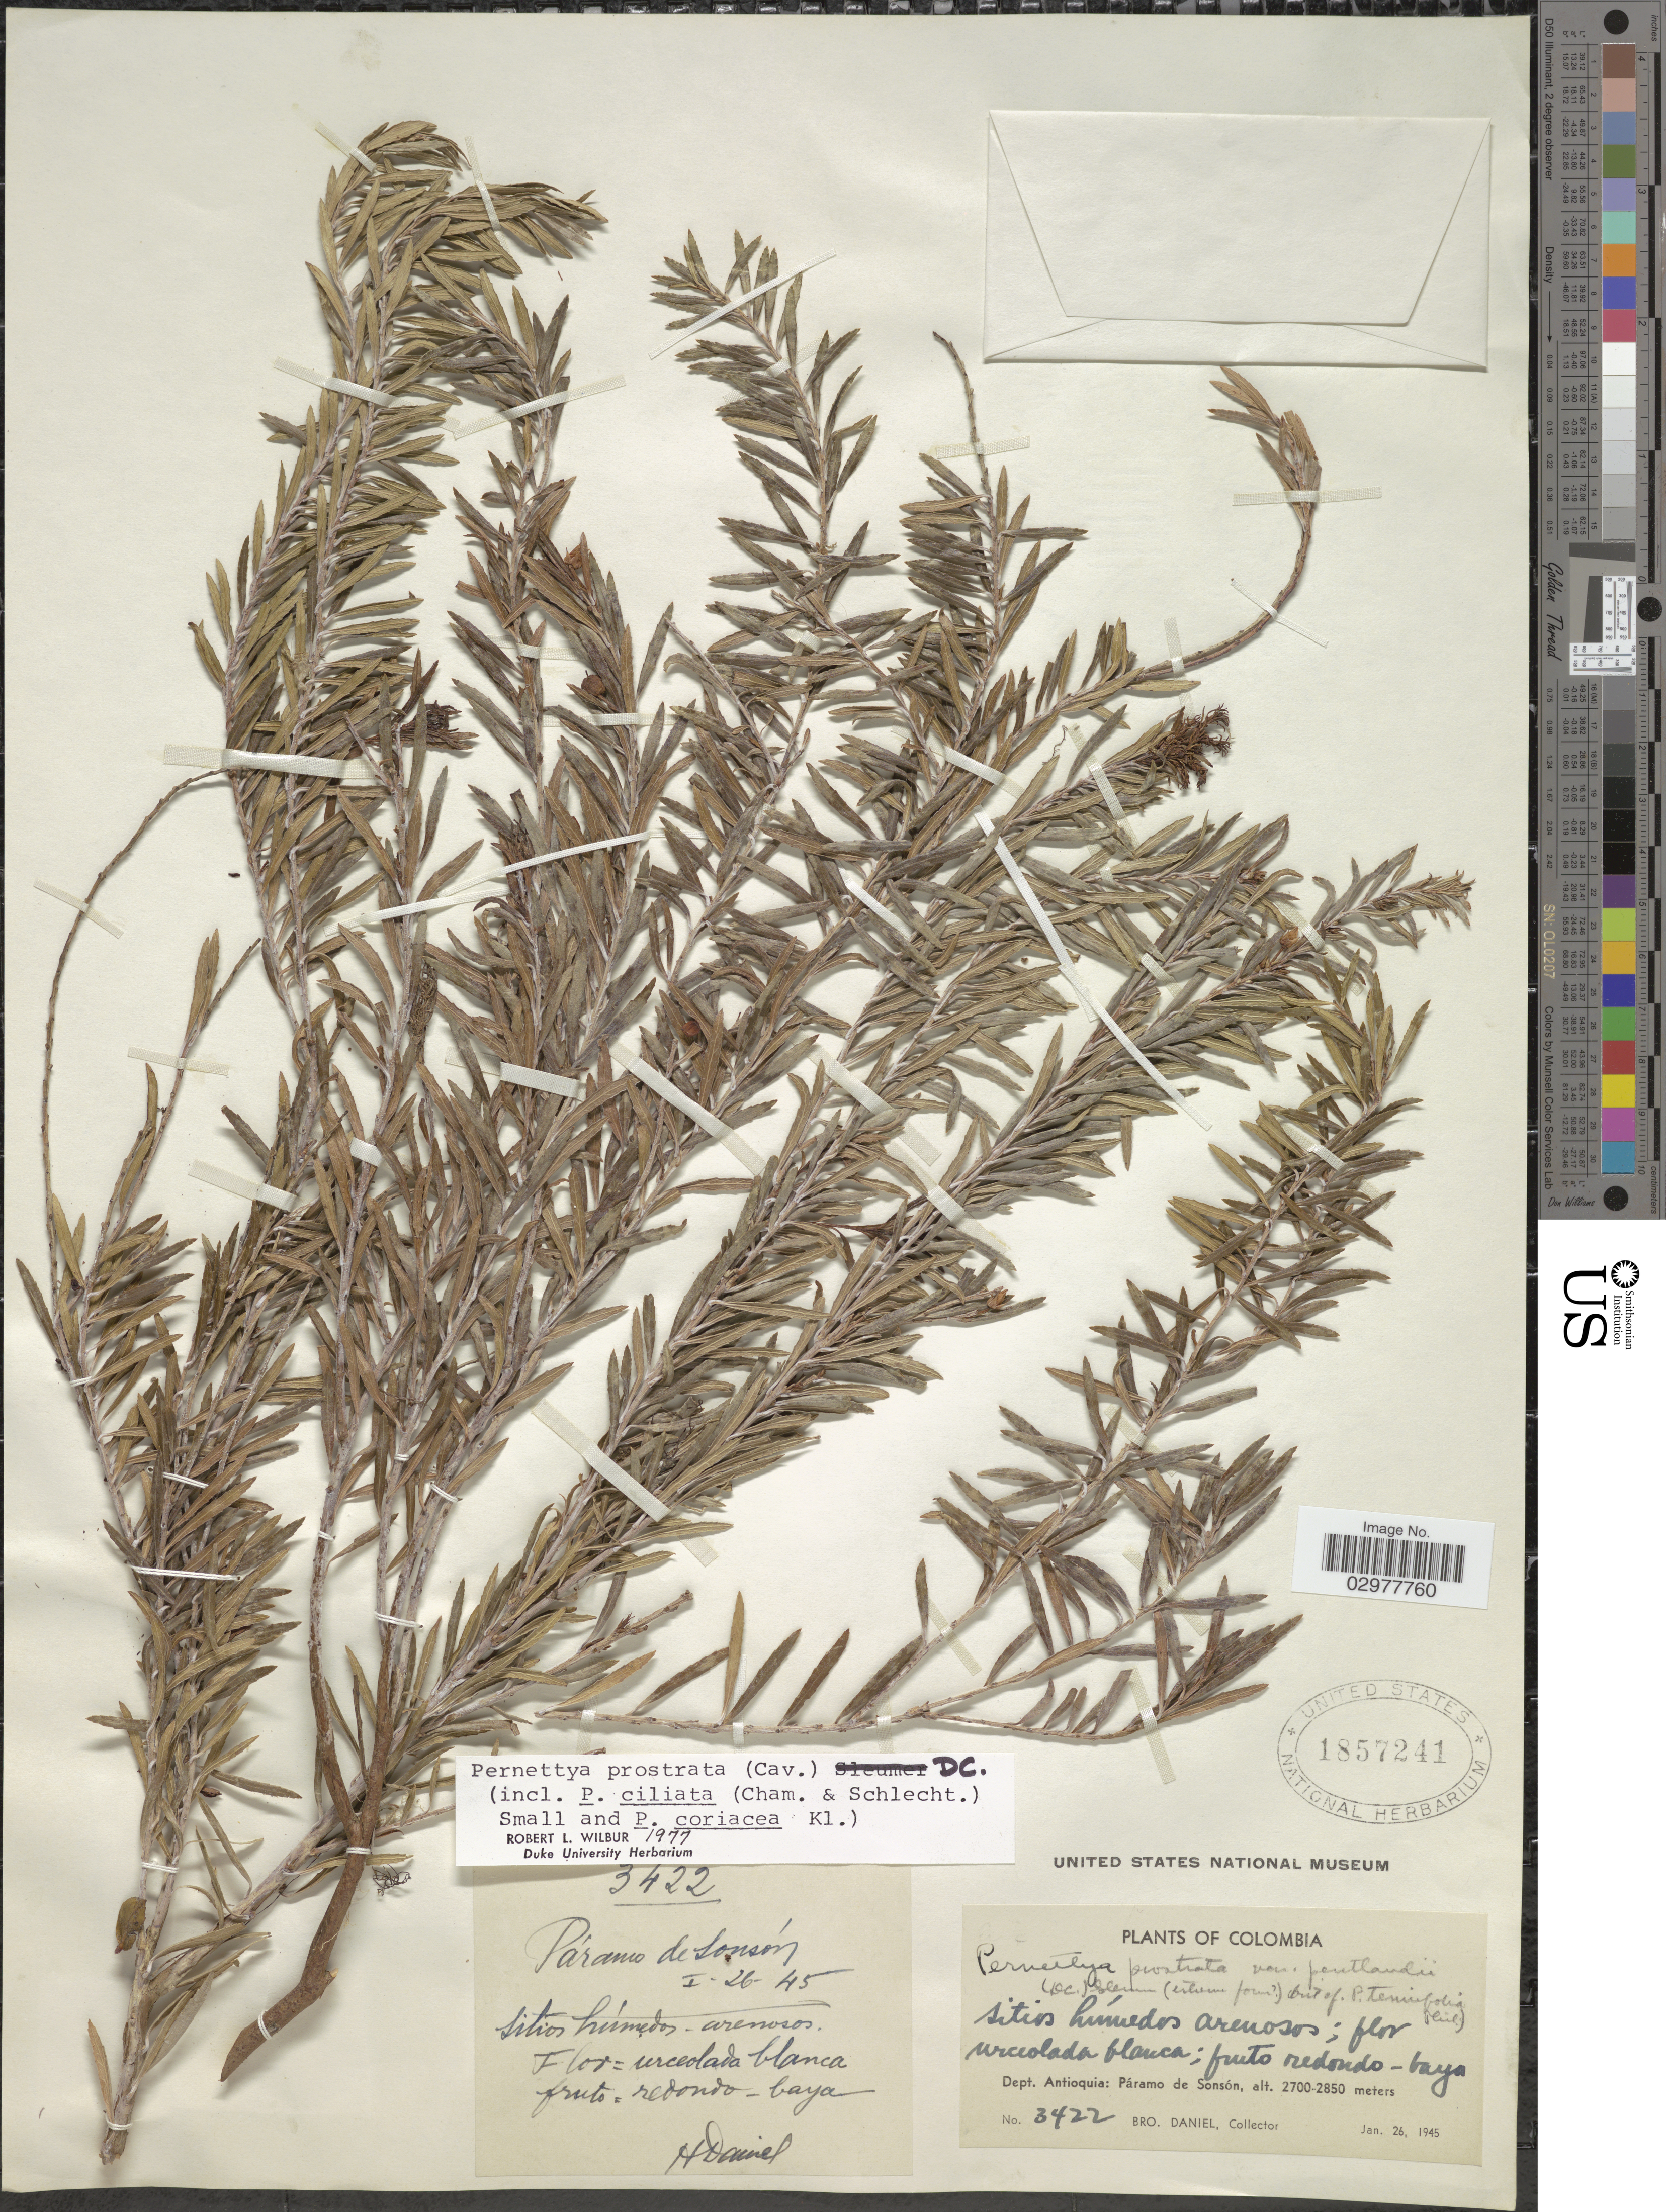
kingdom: Plantae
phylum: Tracheophyta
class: Magnoliopsida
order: Ericales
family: Ericaceae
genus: Pernettya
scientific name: Pernettya prostrata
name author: (Cav.) DC.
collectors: Bro. Daniel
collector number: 3422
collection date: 1945-01-26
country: Colombia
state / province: Antioquia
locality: Dept. Antioquia: Páramo de Sonsón.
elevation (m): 2700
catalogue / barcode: US 1857241